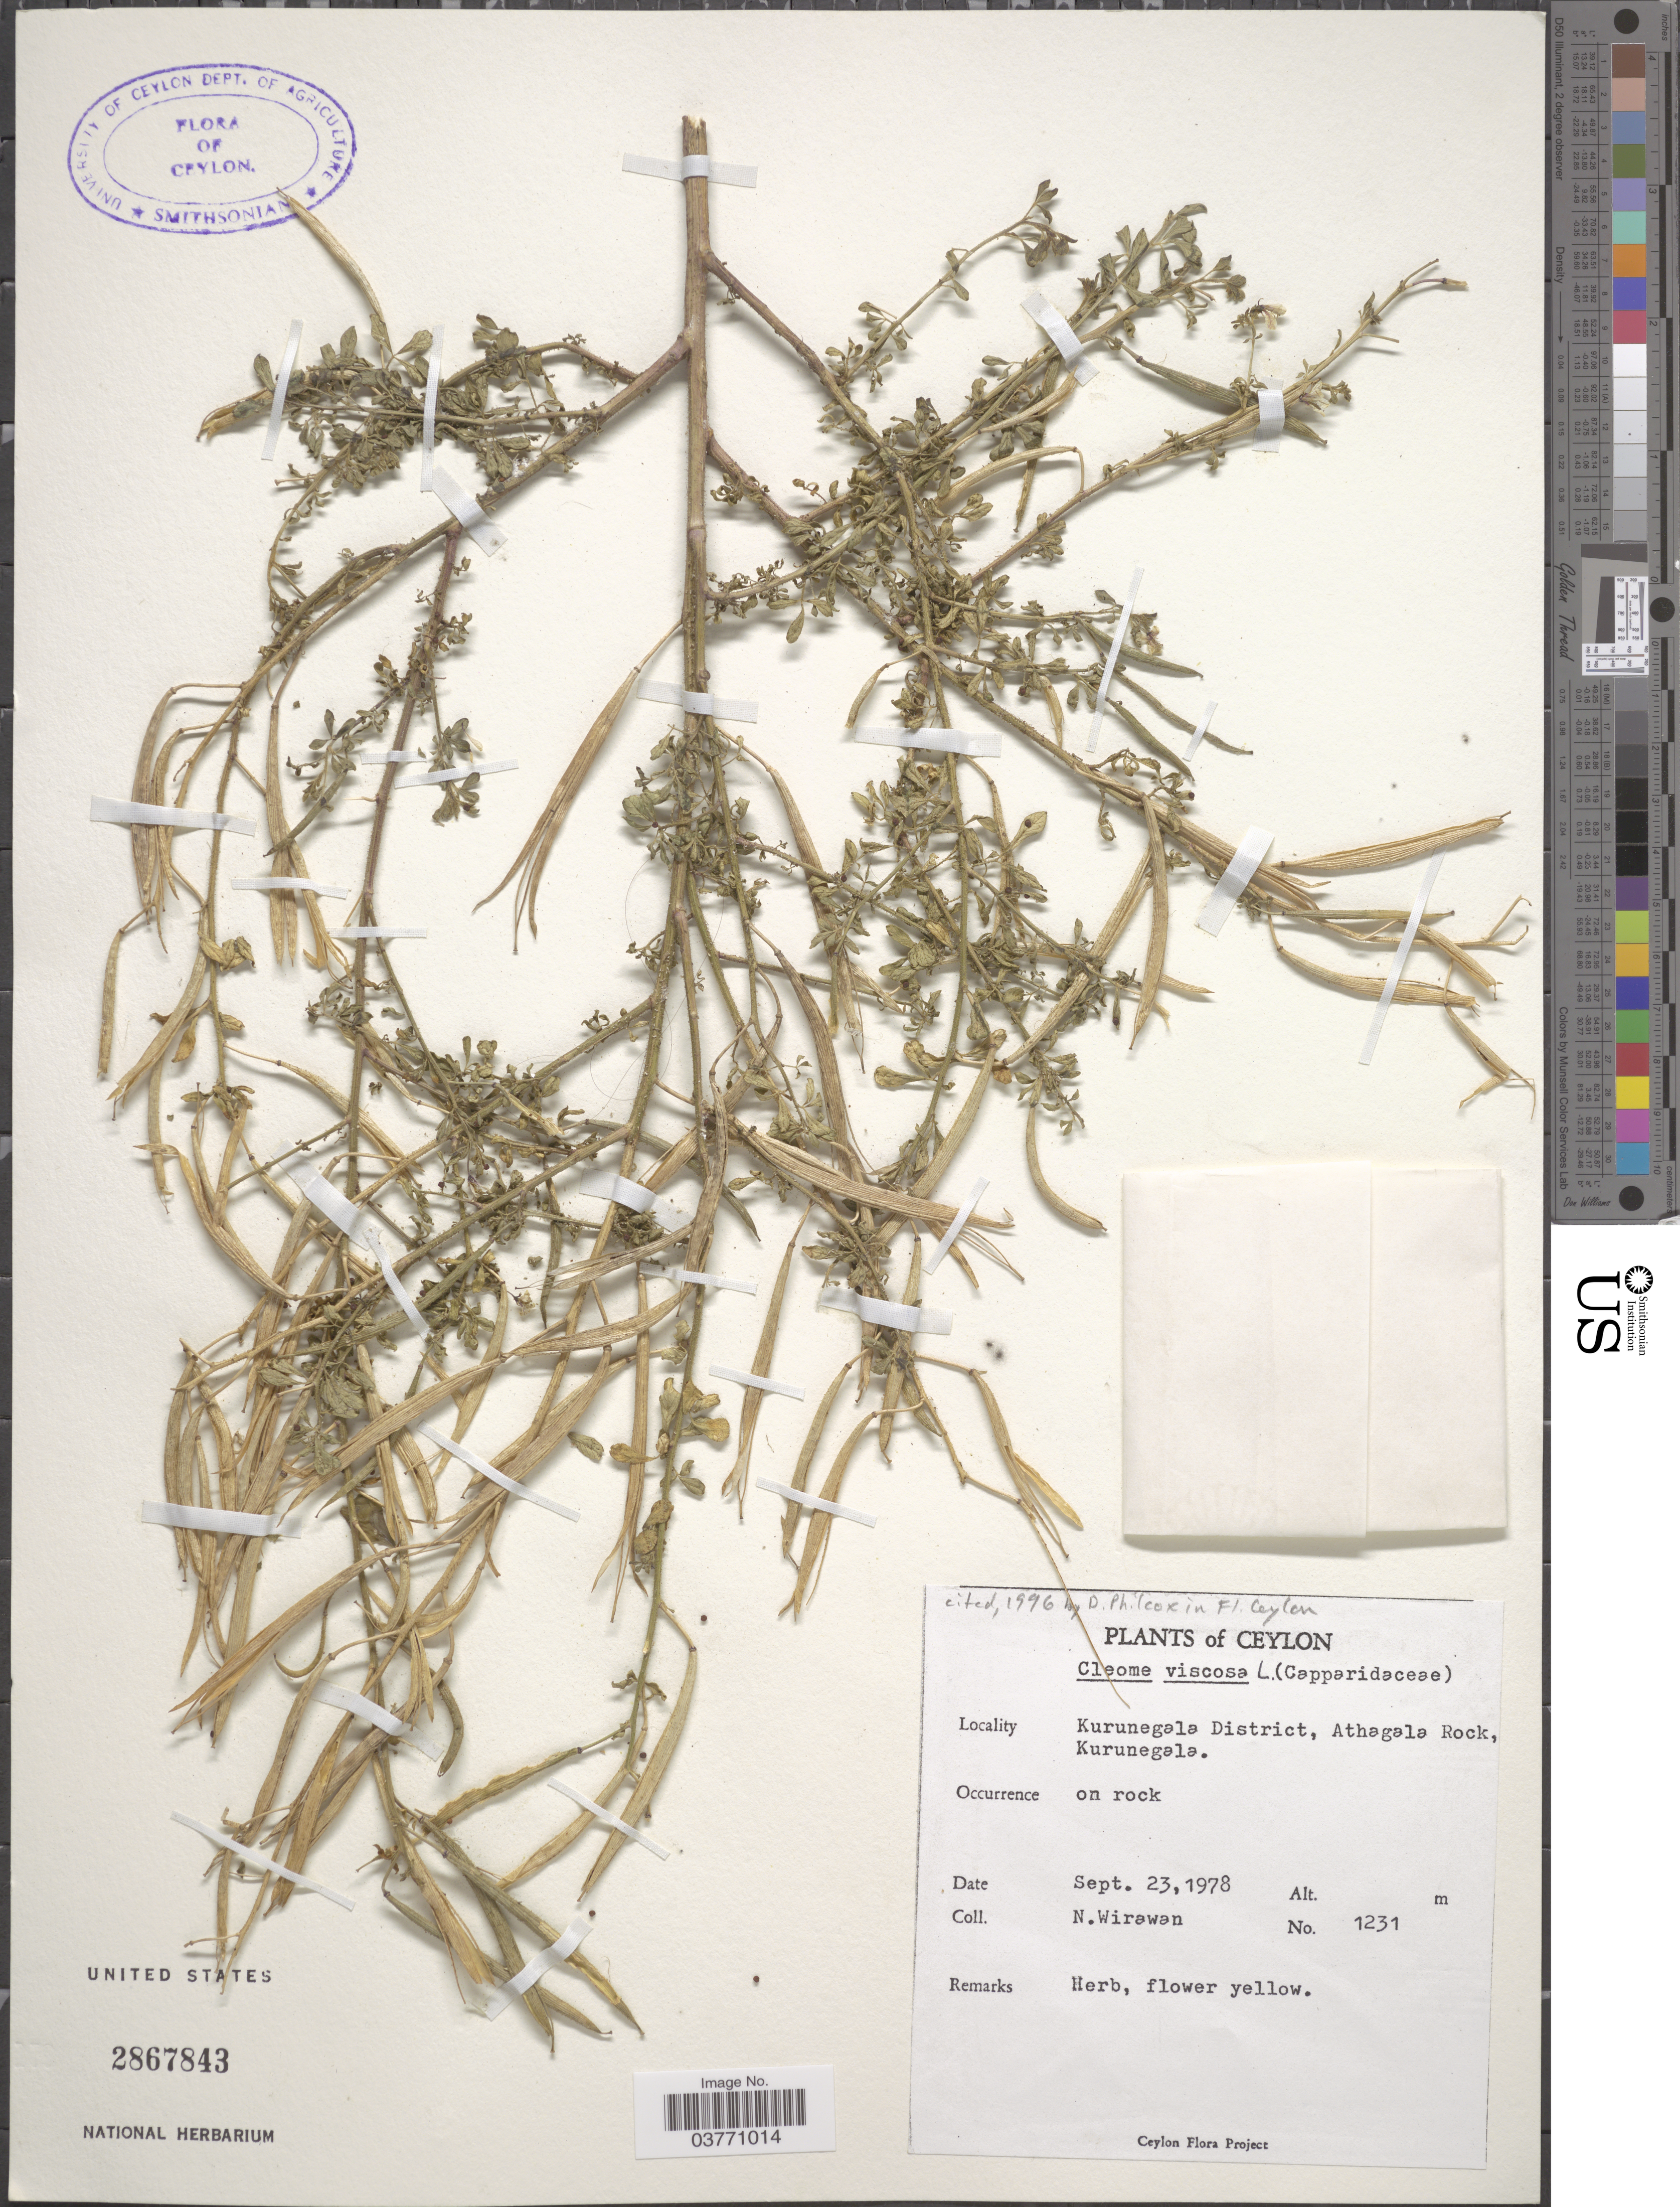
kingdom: Plantae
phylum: Tracheophyta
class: Magnoliopsida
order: Brassicales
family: Cleomaceae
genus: Arivela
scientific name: Arivela viscosa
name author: (L.) Raf.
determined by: Strong, M. T., (US), Smithsonian Institution - National Museum of Natural History (UNITED STATES)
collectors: N. Wirawan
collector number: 1231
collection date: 1978-09-23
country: Sri Lanka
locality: Ceylon. Kurunegala District, Athagala Rock, Kurunegala.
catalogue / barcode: US 2867843